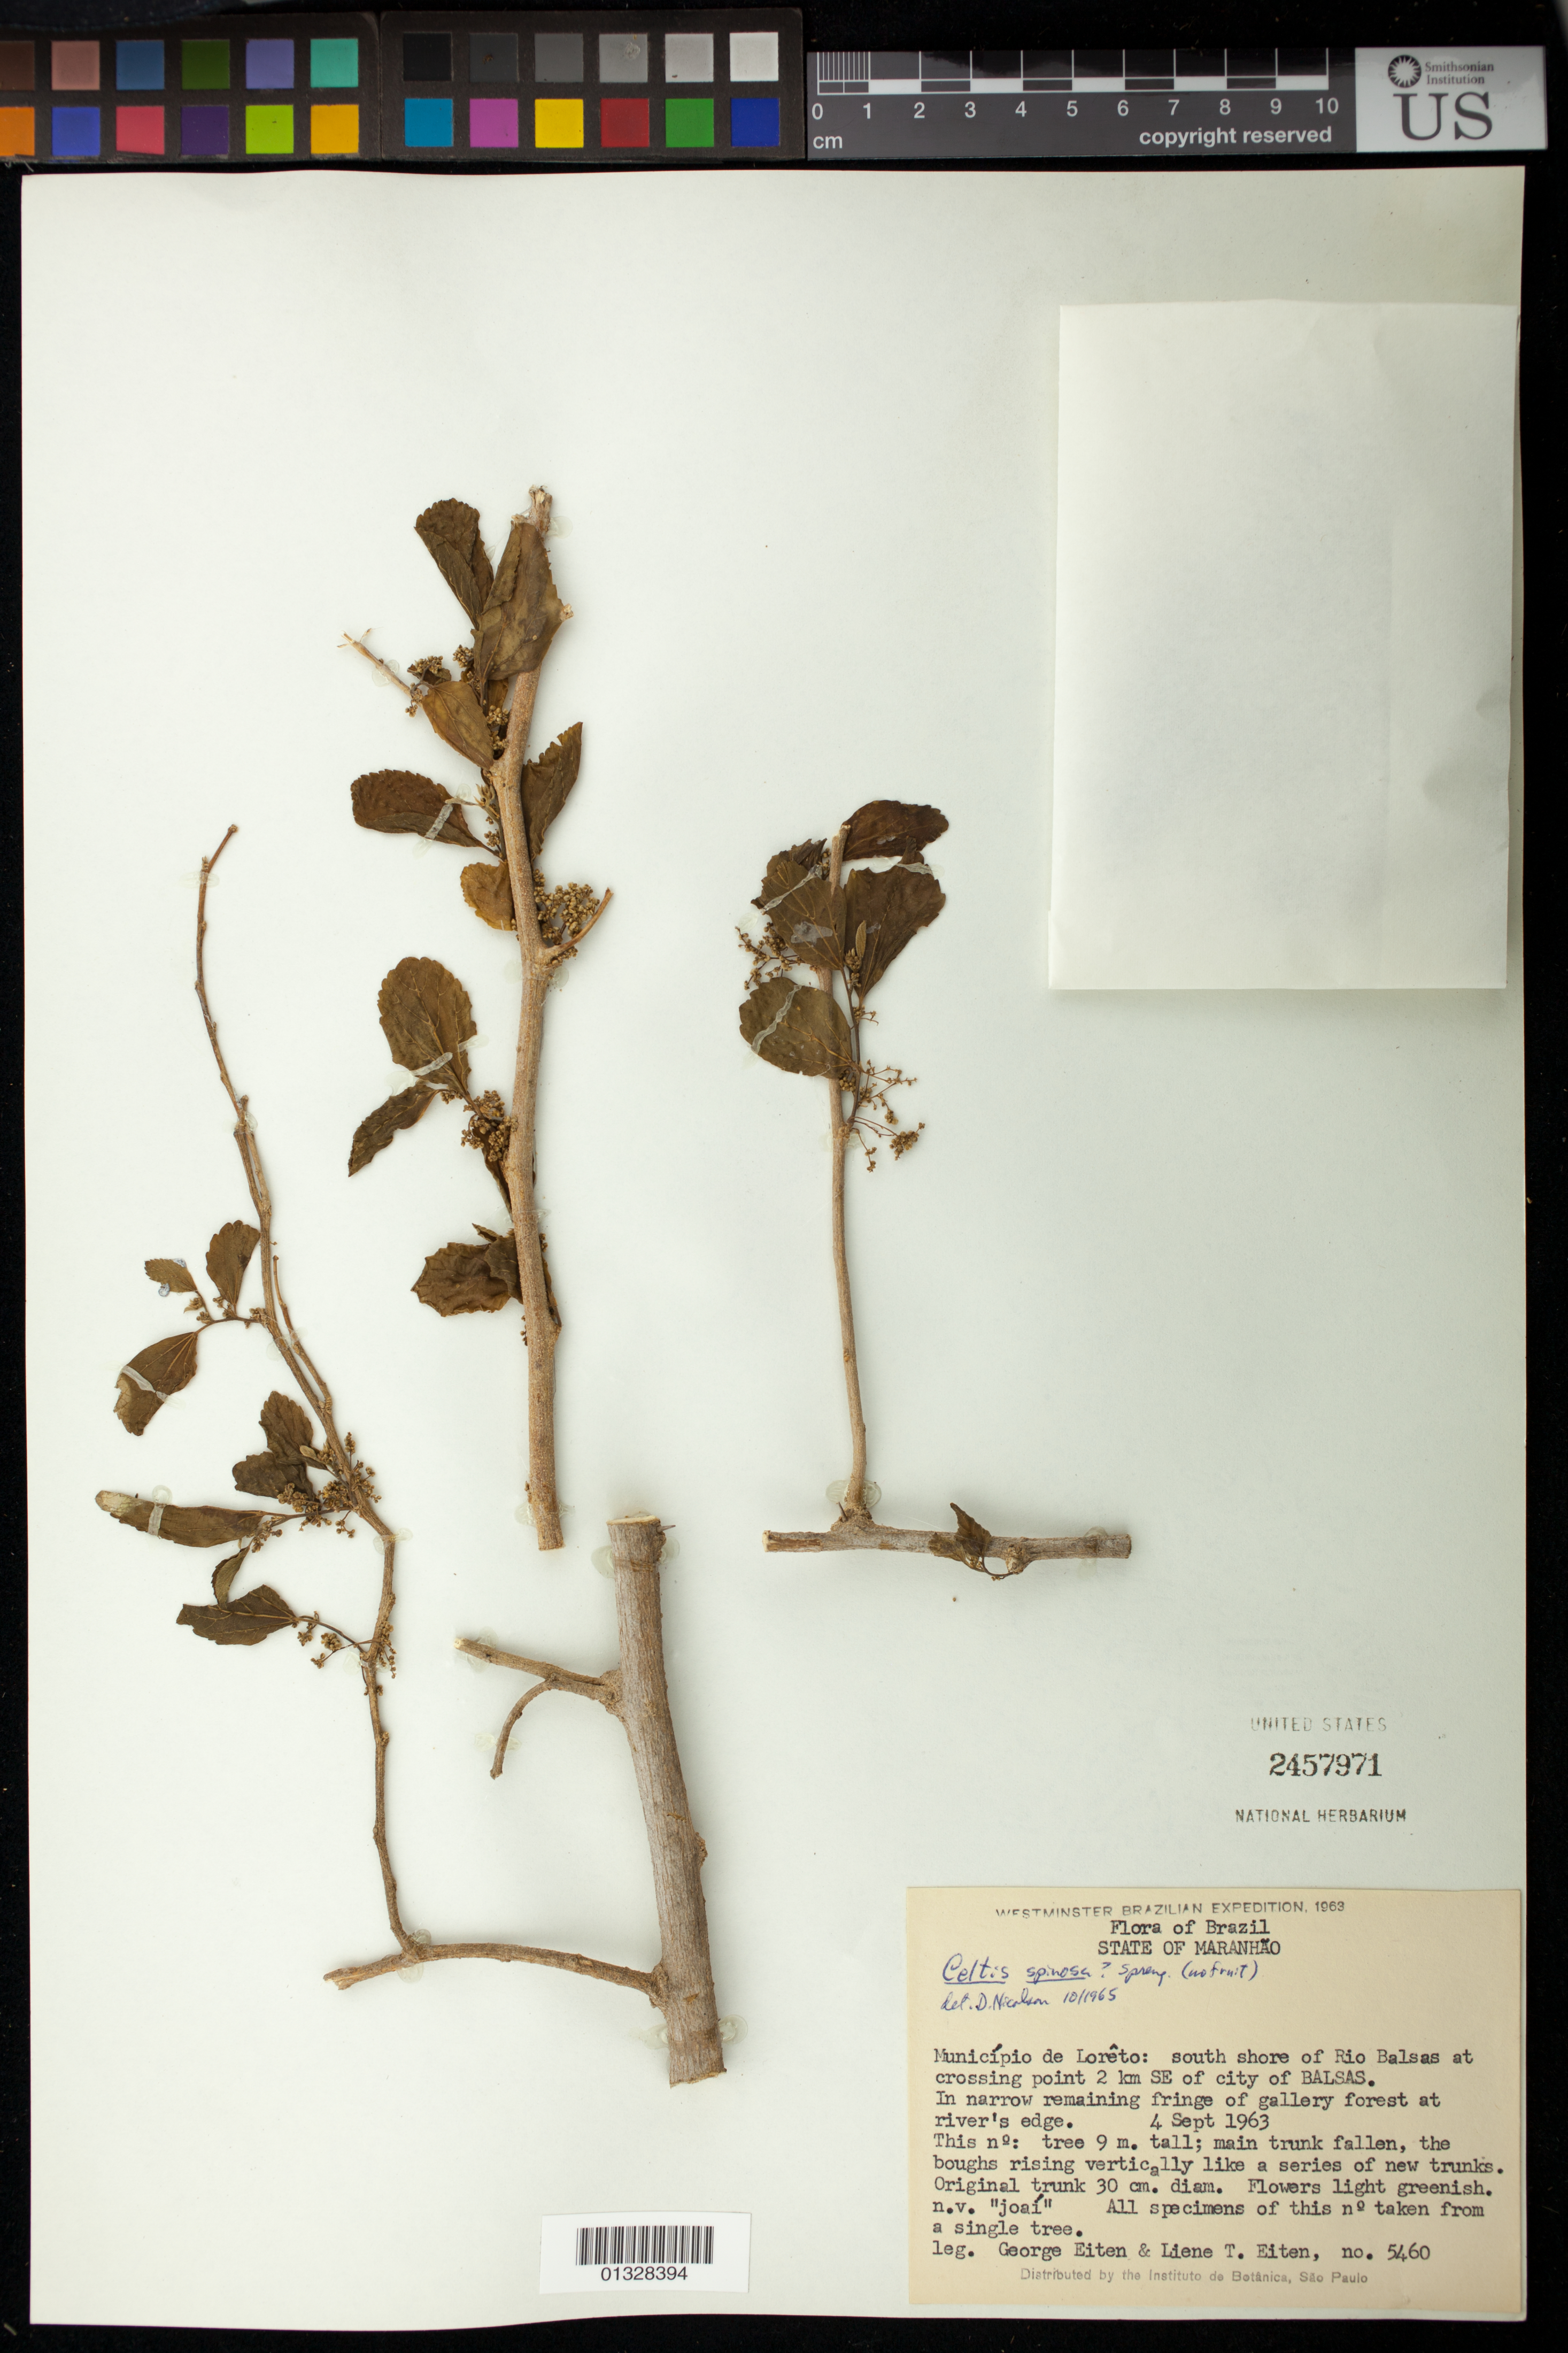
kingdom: Plantae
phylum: Tracheophyta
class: Magnoliopsida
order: Rosales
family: Cannabaceae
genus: Celtis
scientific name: Celtis flumeniana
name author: Zamengo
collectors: G. Eiten & L. T. Eiten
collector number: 5460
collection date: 1963-09-04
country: Brazil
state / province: Maranhão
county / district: Loreto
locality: South shore of Rio Balsas at crossing point 2 Km SE of City of Balsas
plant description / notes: Paratype. Cited by Zamengo et al., Phytotaxa 620(4): 262. 2023.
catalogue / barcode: US 2457971